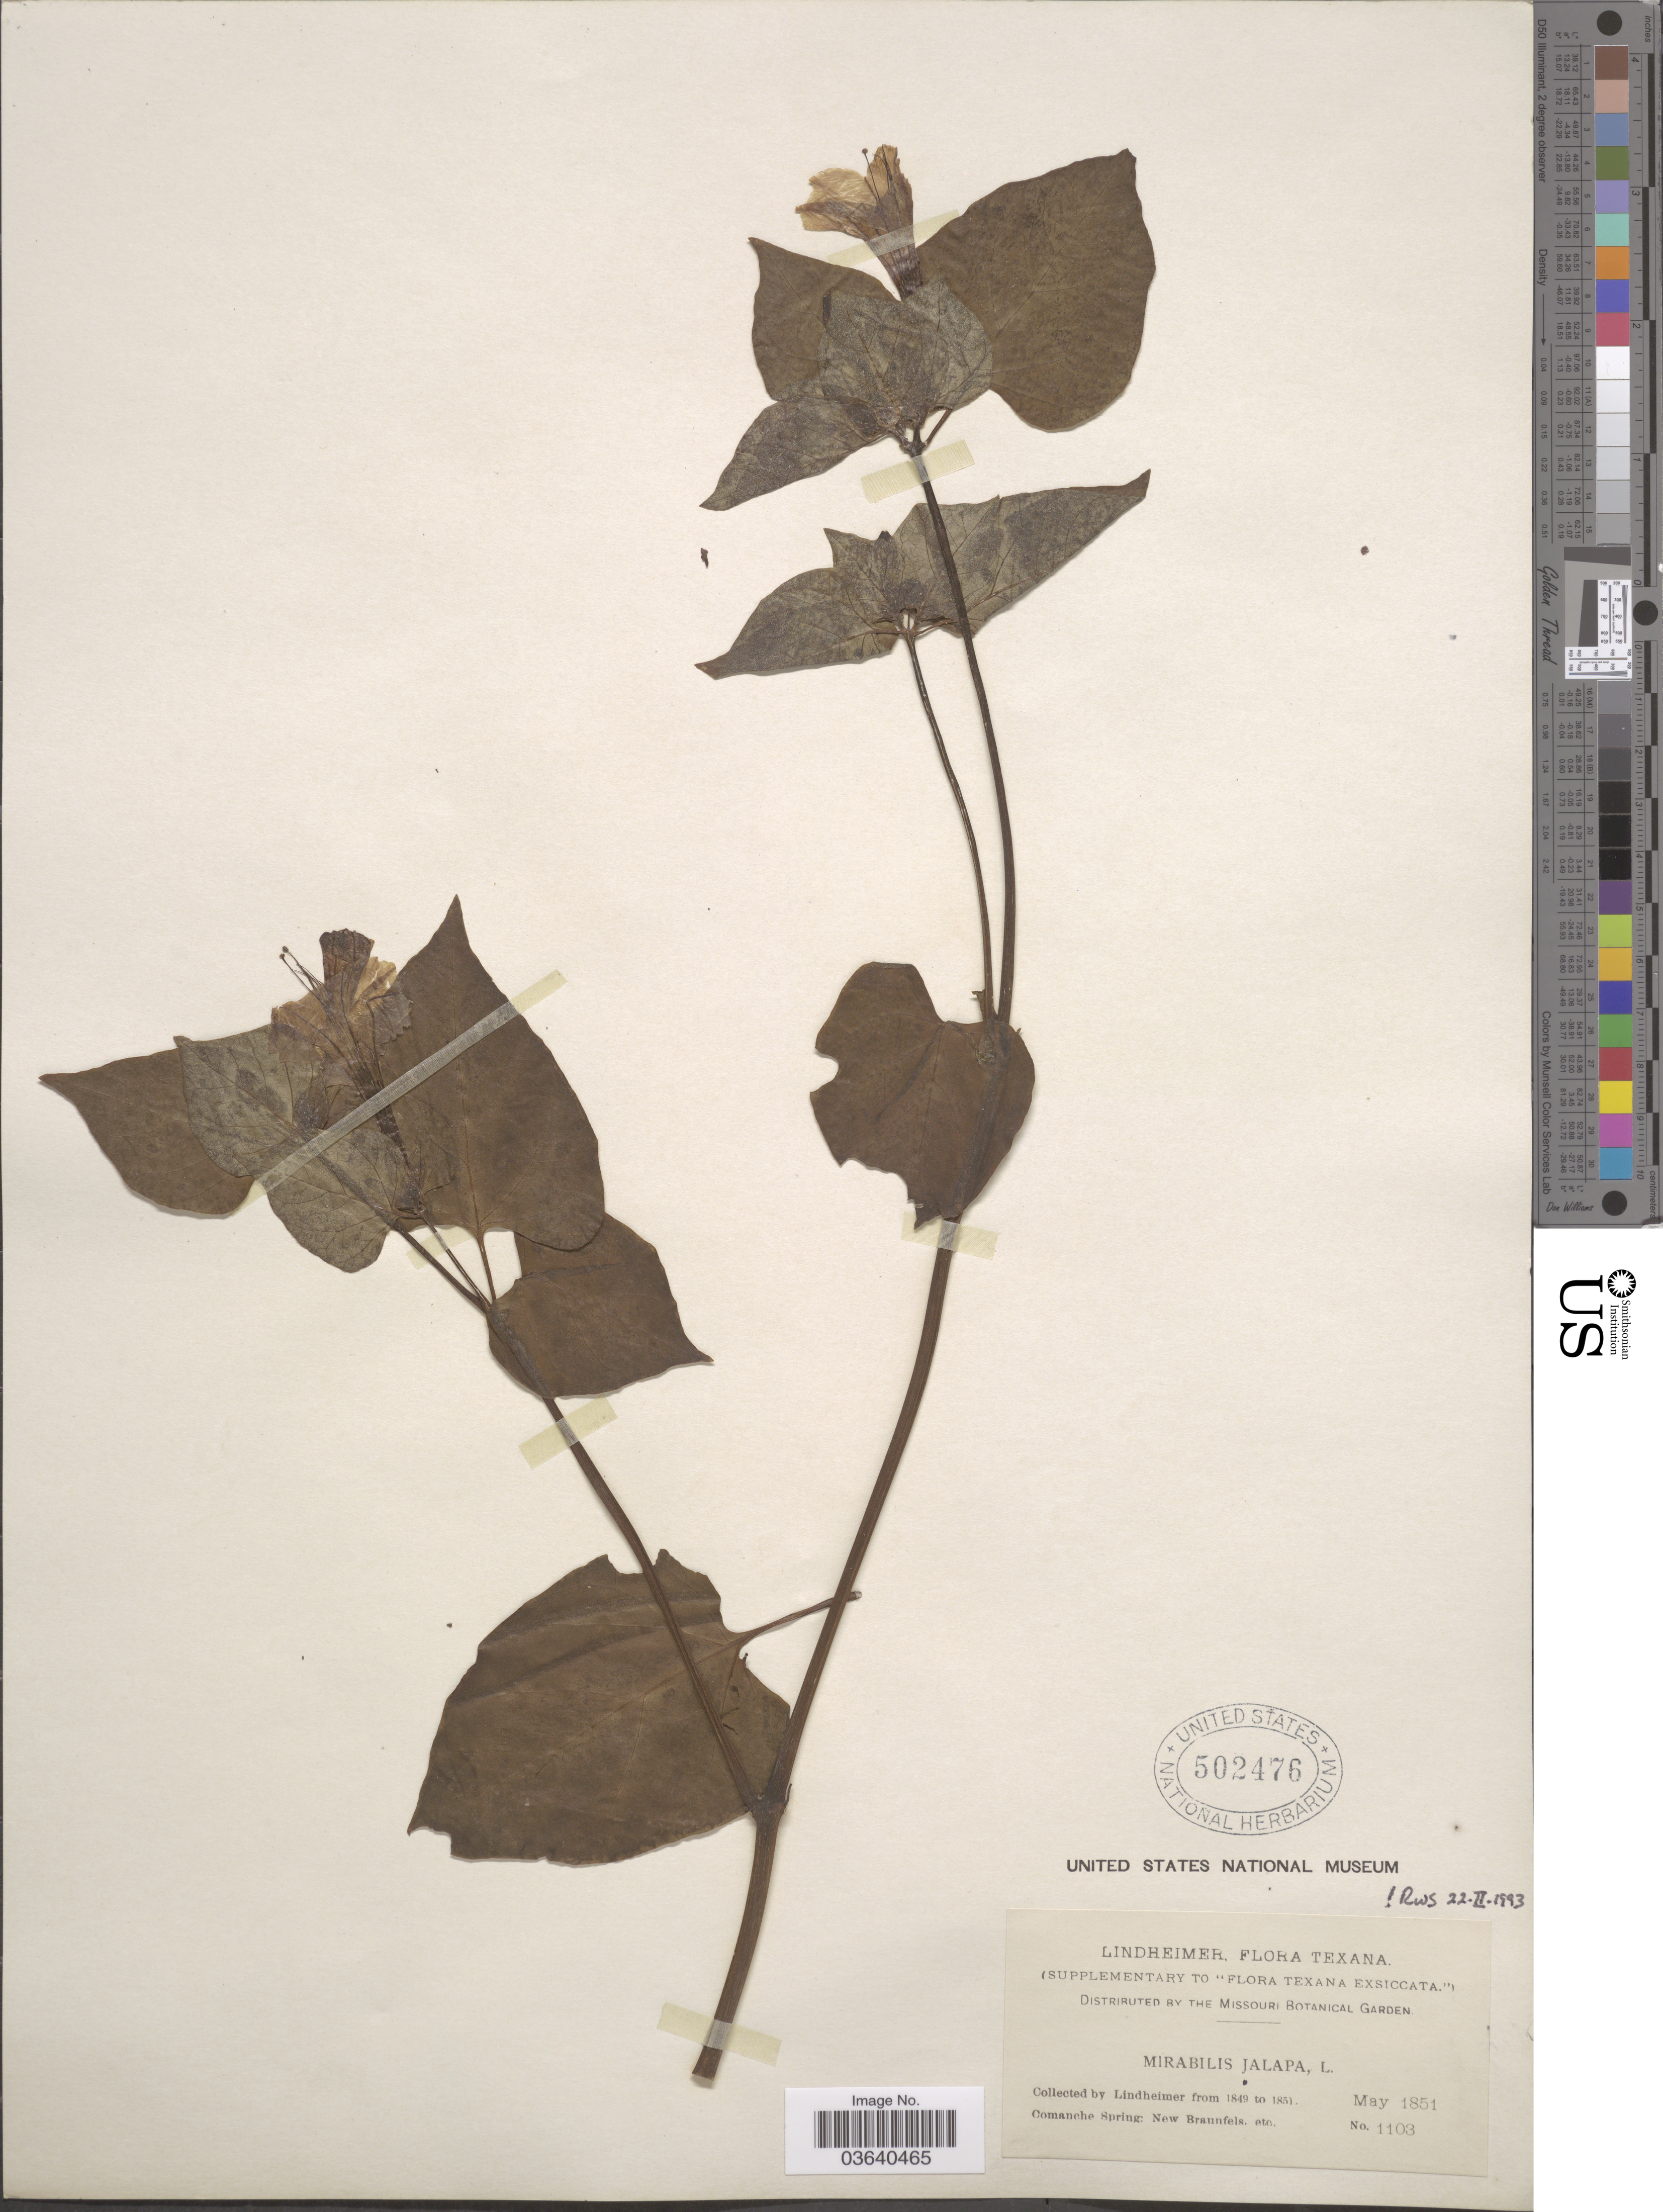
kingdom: Plantae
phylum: Tracheophyta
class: Magnoliopsida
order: Caryophyllales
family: Nyctaginaceae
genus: Mirabilis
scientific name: Mirabilis jalapa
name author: L.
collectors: -. Lindheimer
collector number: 1103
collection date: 1851-05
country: United States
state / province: Texas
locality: Comanche Spring: New Braunfels, etc.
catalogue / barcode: US 502476